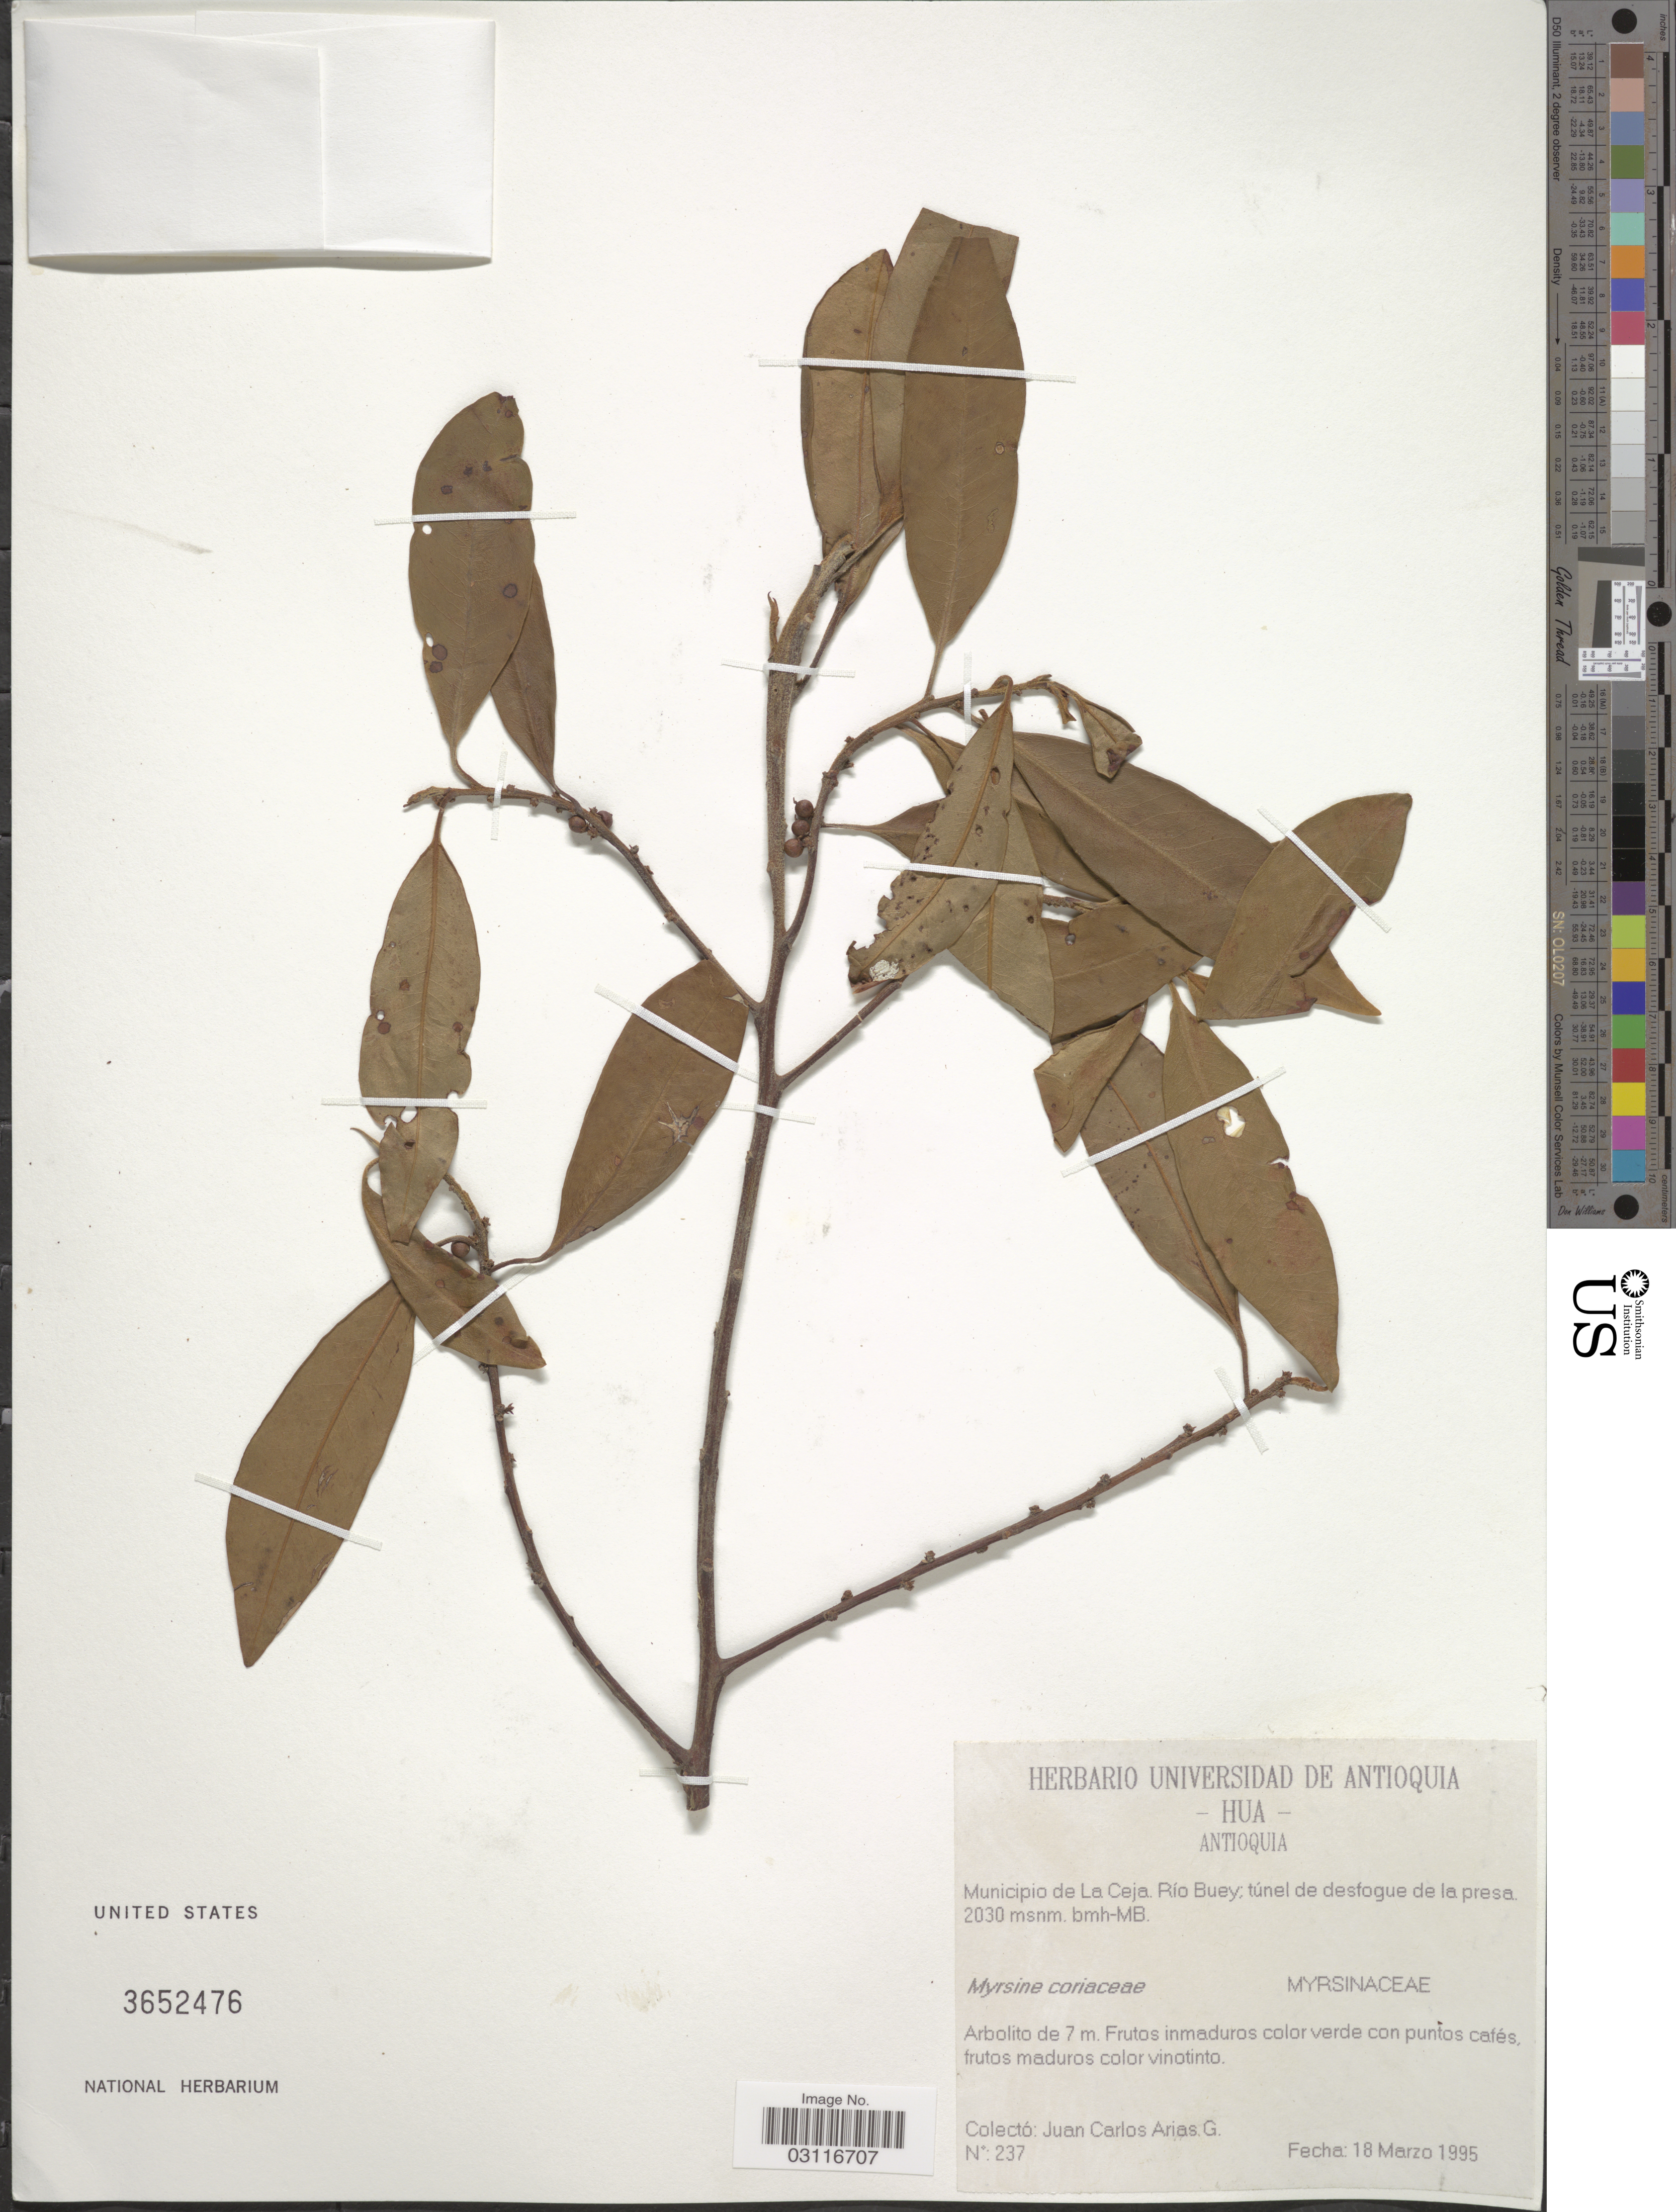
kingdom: Plantae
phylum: Tracheophyta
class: Magnoliopsida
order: Ericales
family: Primulaceae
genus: Myrsine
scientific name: Myrsine coriacea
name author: (Sw.) R. Br. ex Roem. & Schult.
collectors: J. Arias G.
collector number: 237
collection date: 1995-03-18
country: Colombia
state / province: Antioquia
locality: Municipio de La Ceja. río Buey, túnel de desfogue de la presa.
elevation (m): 2030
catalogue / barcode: US 3652476